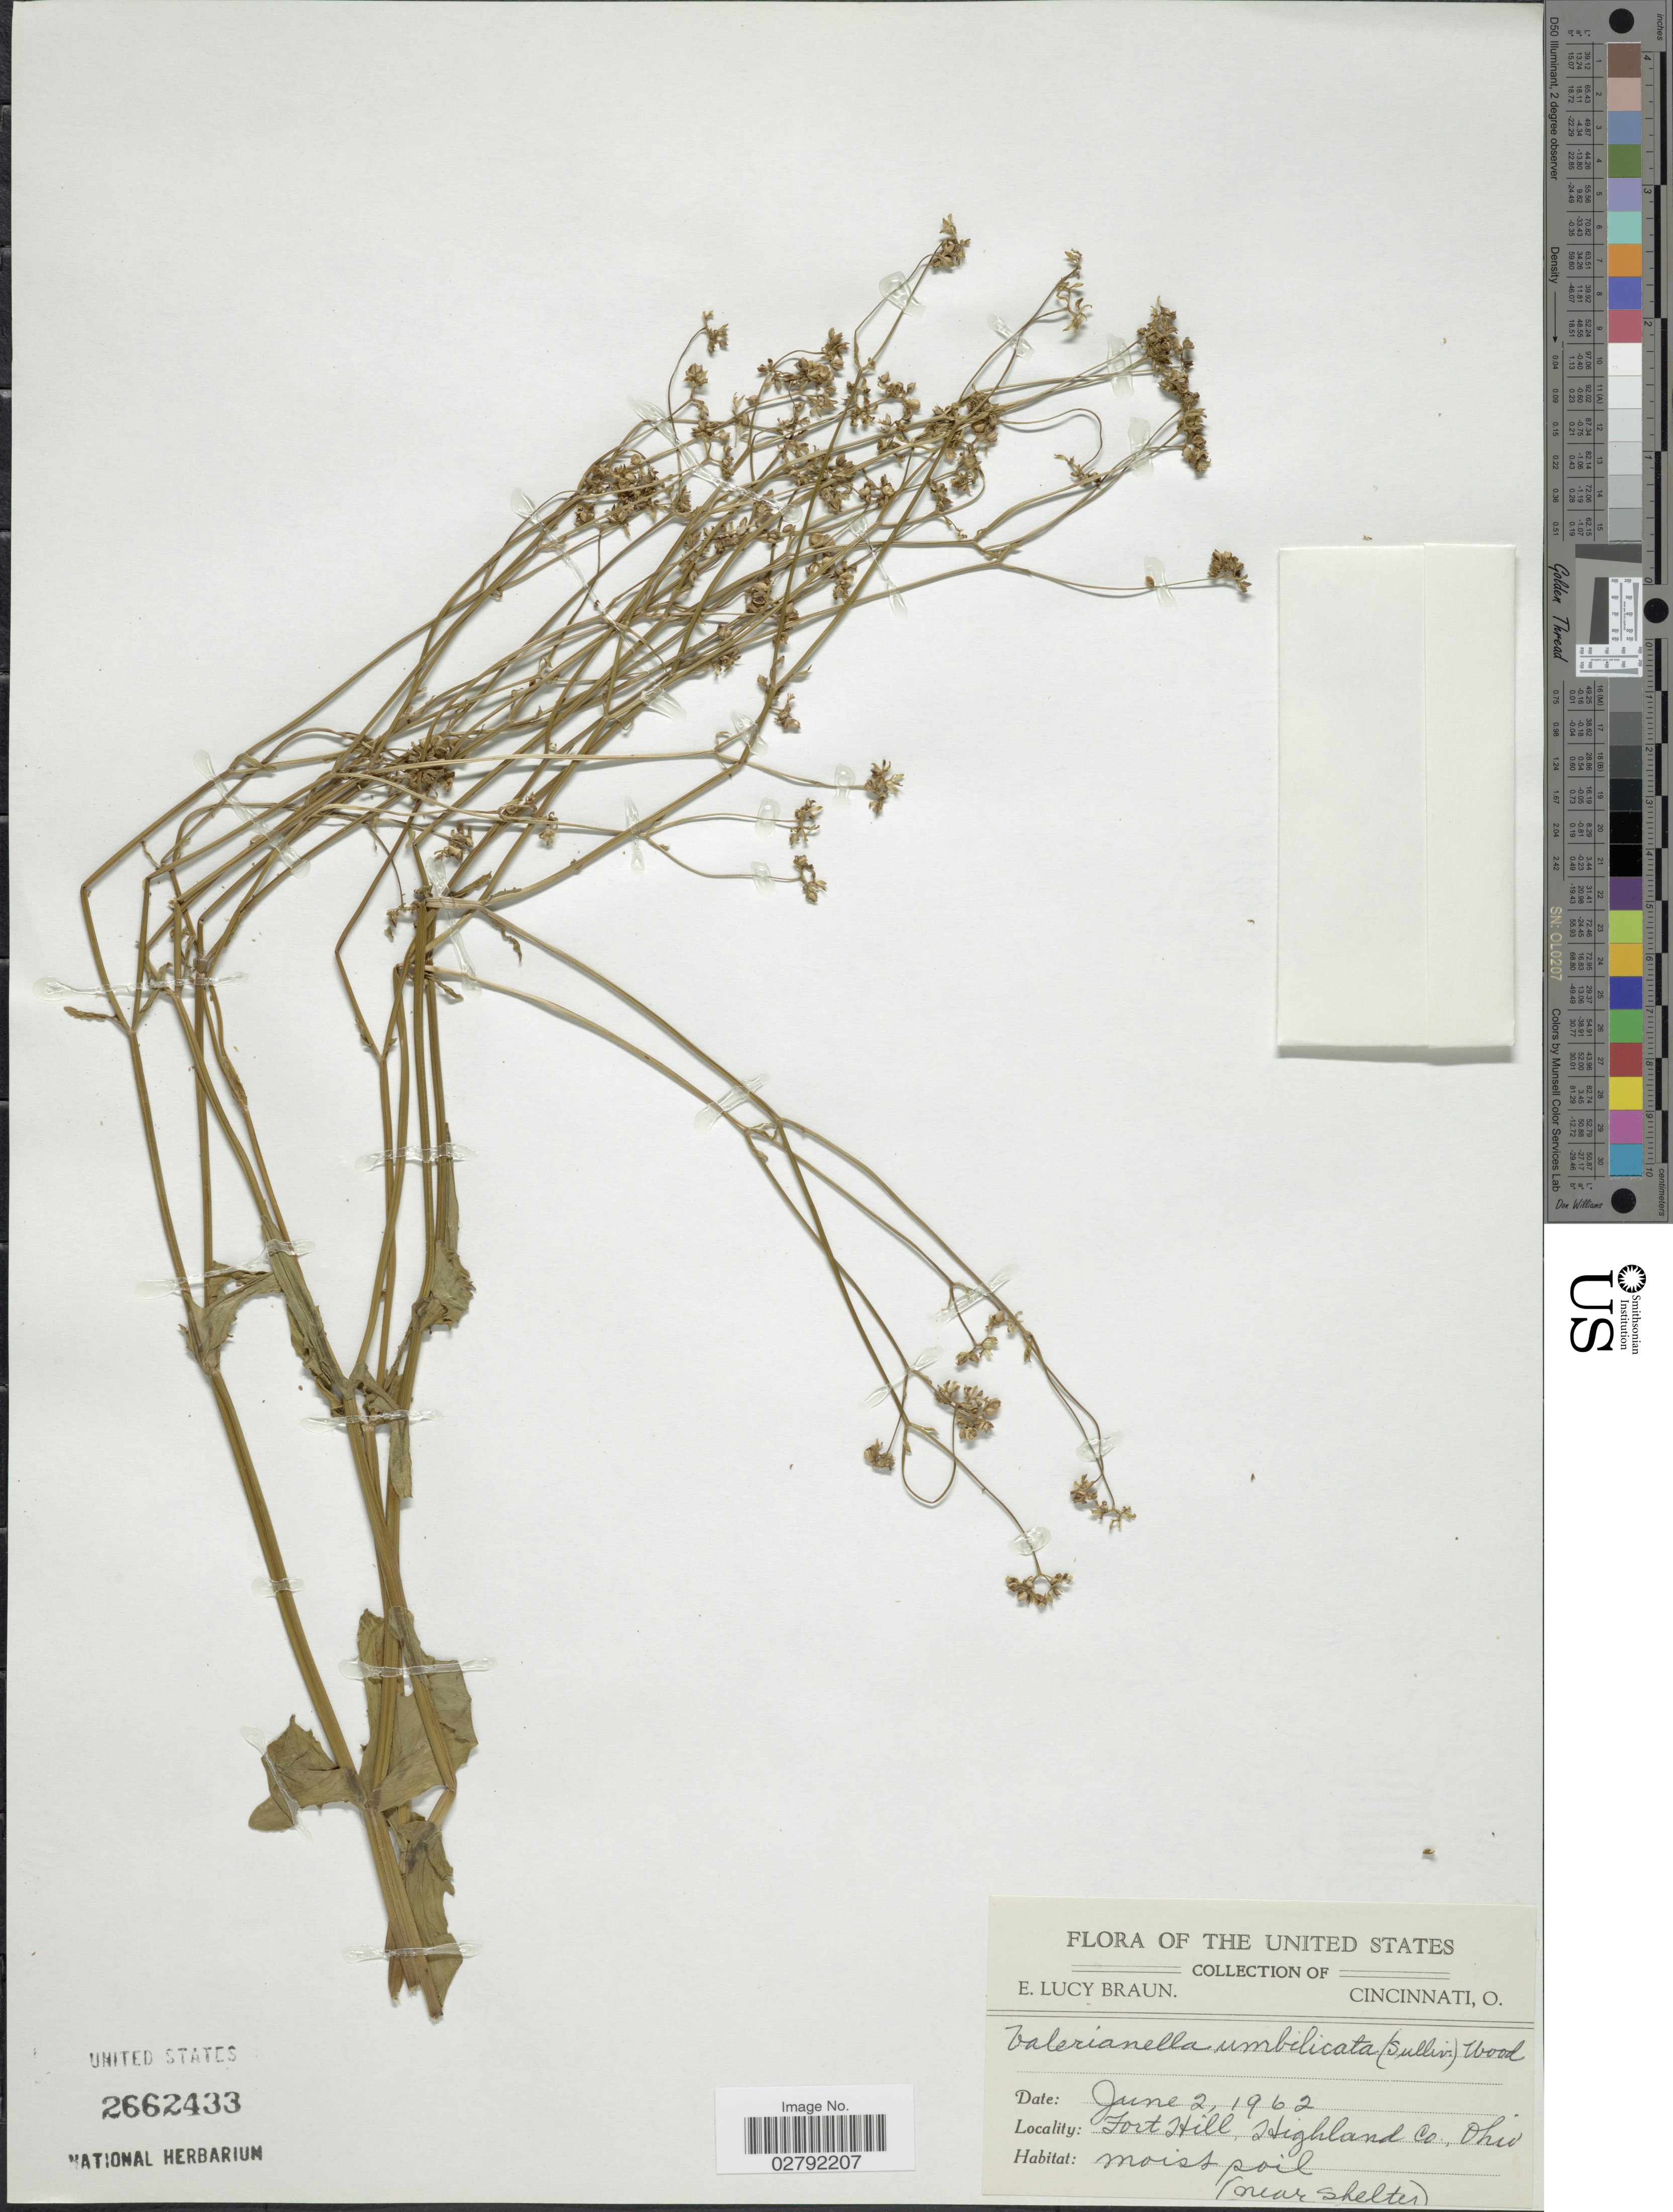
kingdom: Plantae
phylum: Tracheophyta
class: Magnoliopsida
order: Dipsacales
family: Caprifoliaceae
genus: Valerianella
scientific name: Valerianella umbilicata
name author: (Sull.) Alph. Wood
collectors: E. L. Braun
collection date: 1962-06-02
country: United States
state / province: Ohio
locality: Fort Hill, Highland Co. (near Shelter).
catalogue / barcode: US 2662433